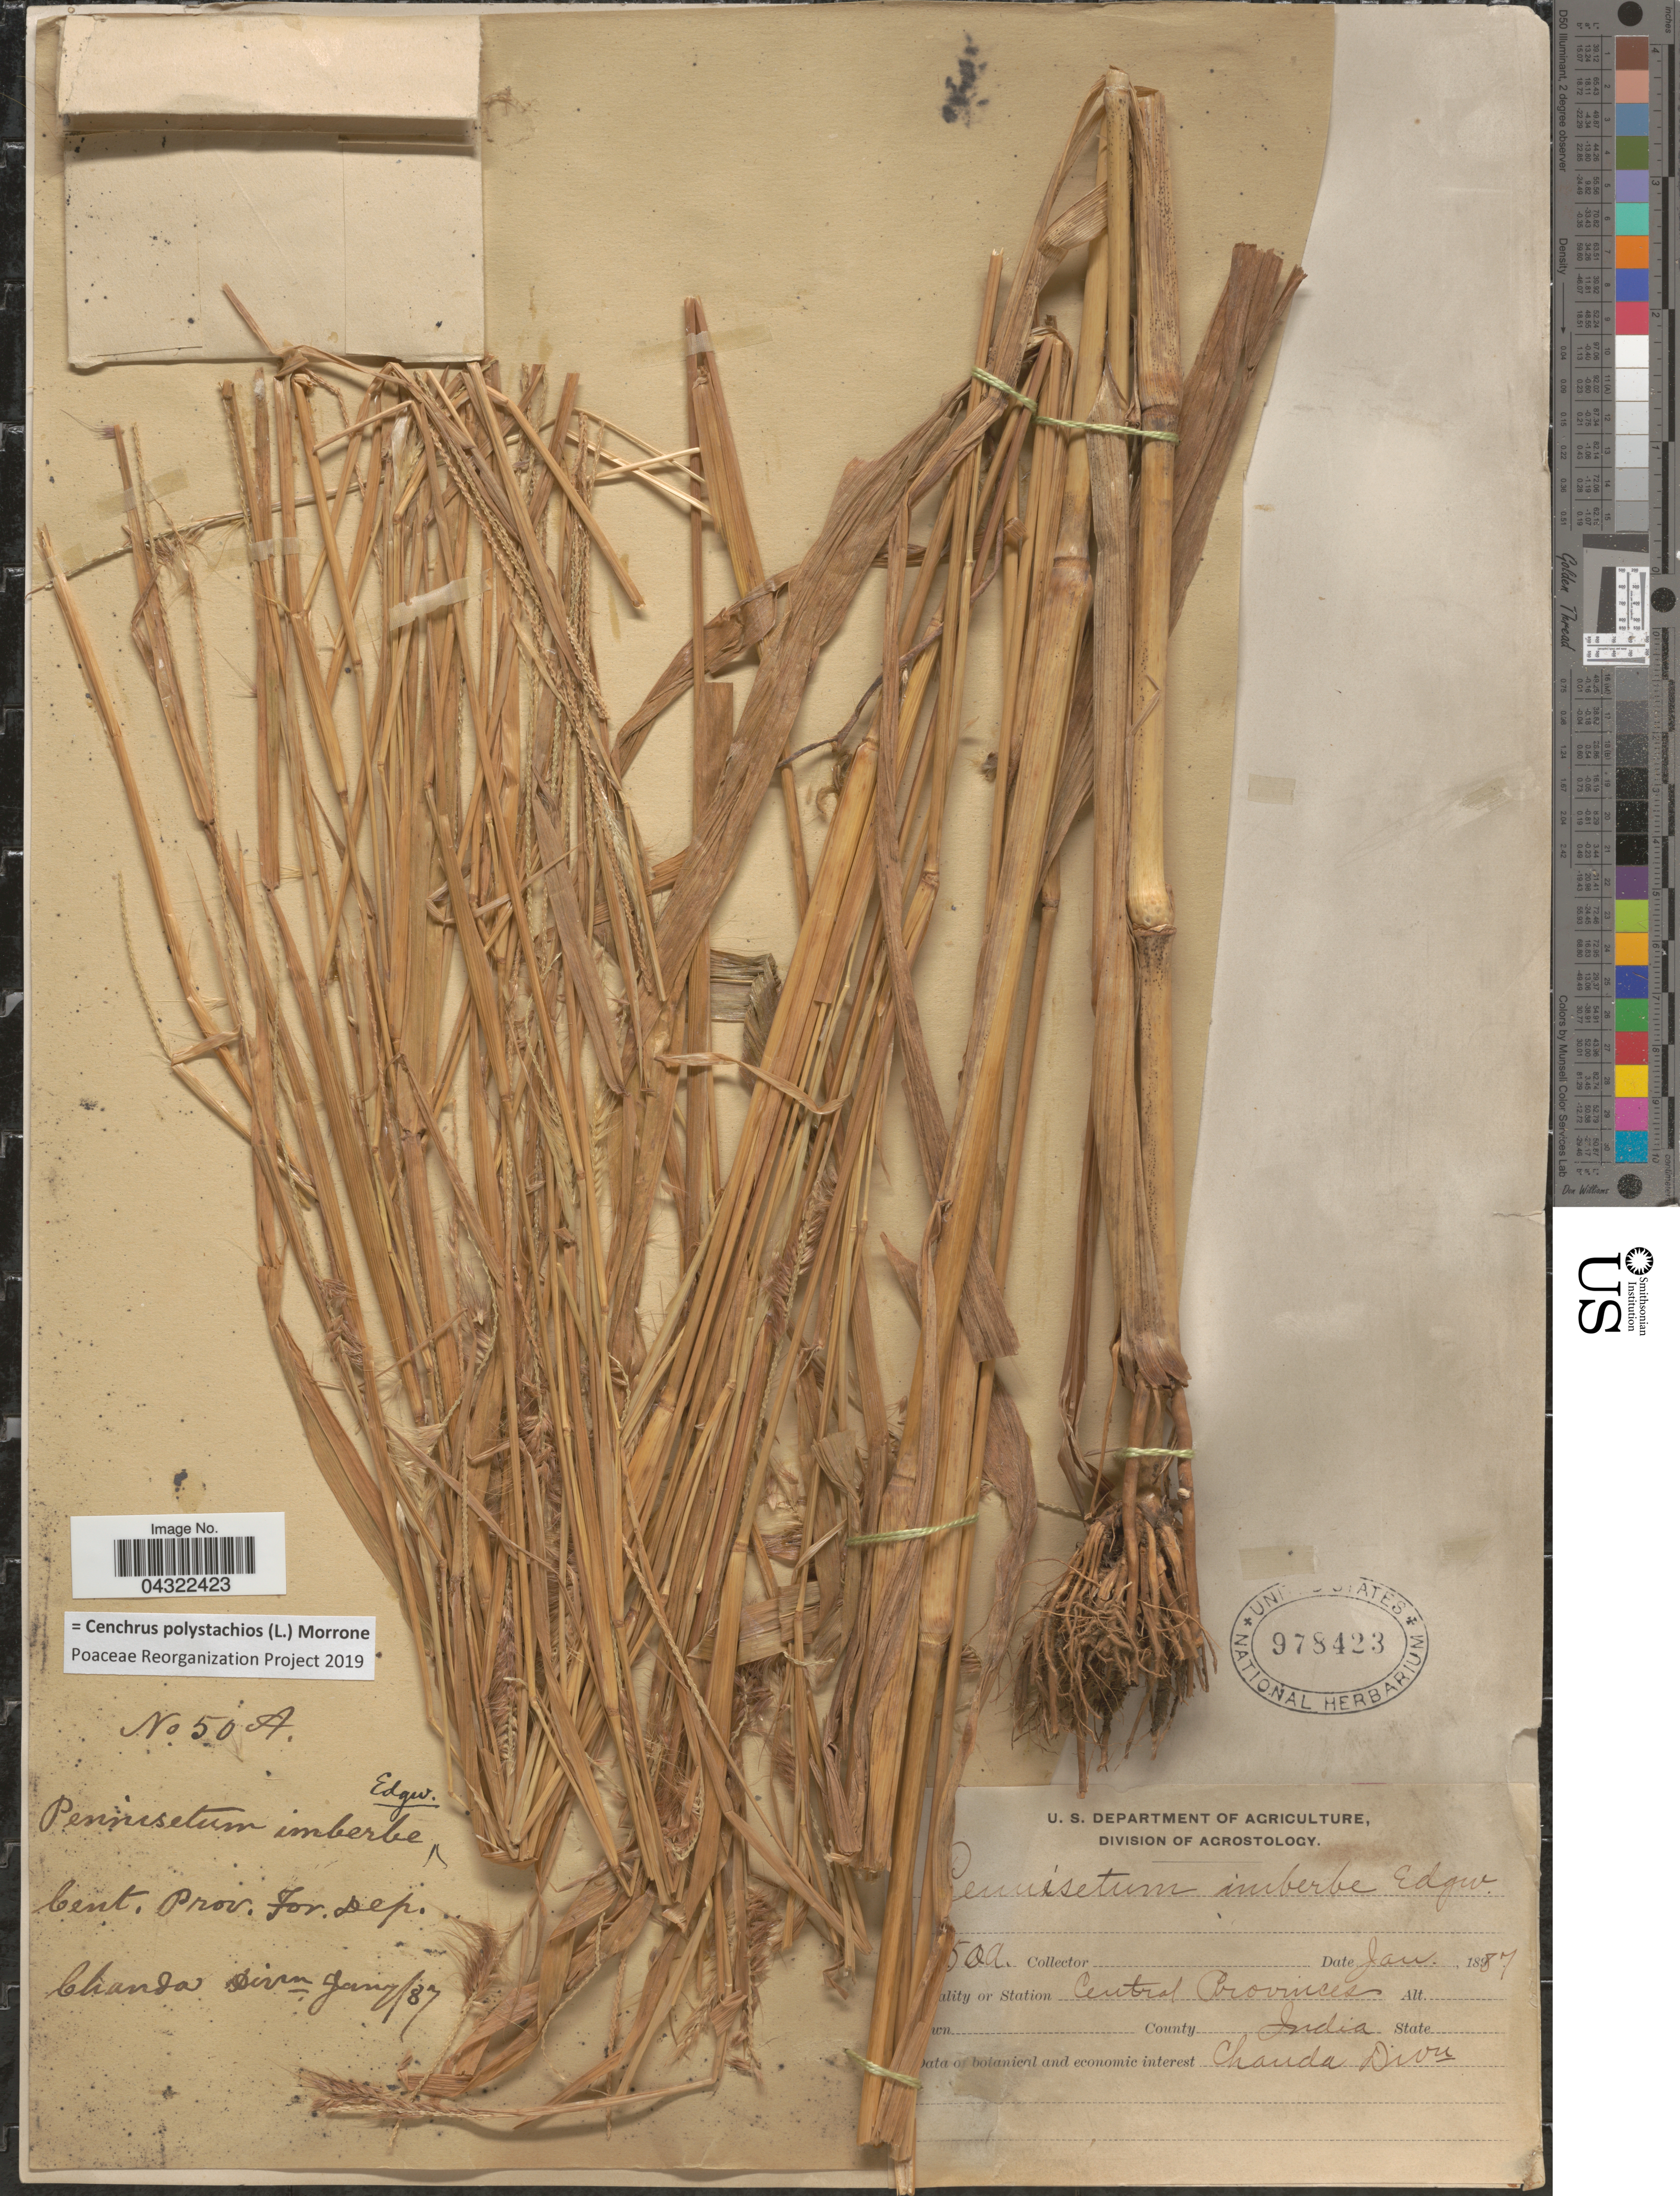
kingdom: Plantae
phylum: Tracheophyta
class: Liliopsida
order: Poales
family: Poaceae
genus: Cenchrus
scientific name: Cenchrus polystachios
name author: (L.) Morrone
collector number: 50A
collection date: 1887-01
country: India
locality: Central Province. For. Dep. Chandra Div.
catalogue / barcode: US 978423